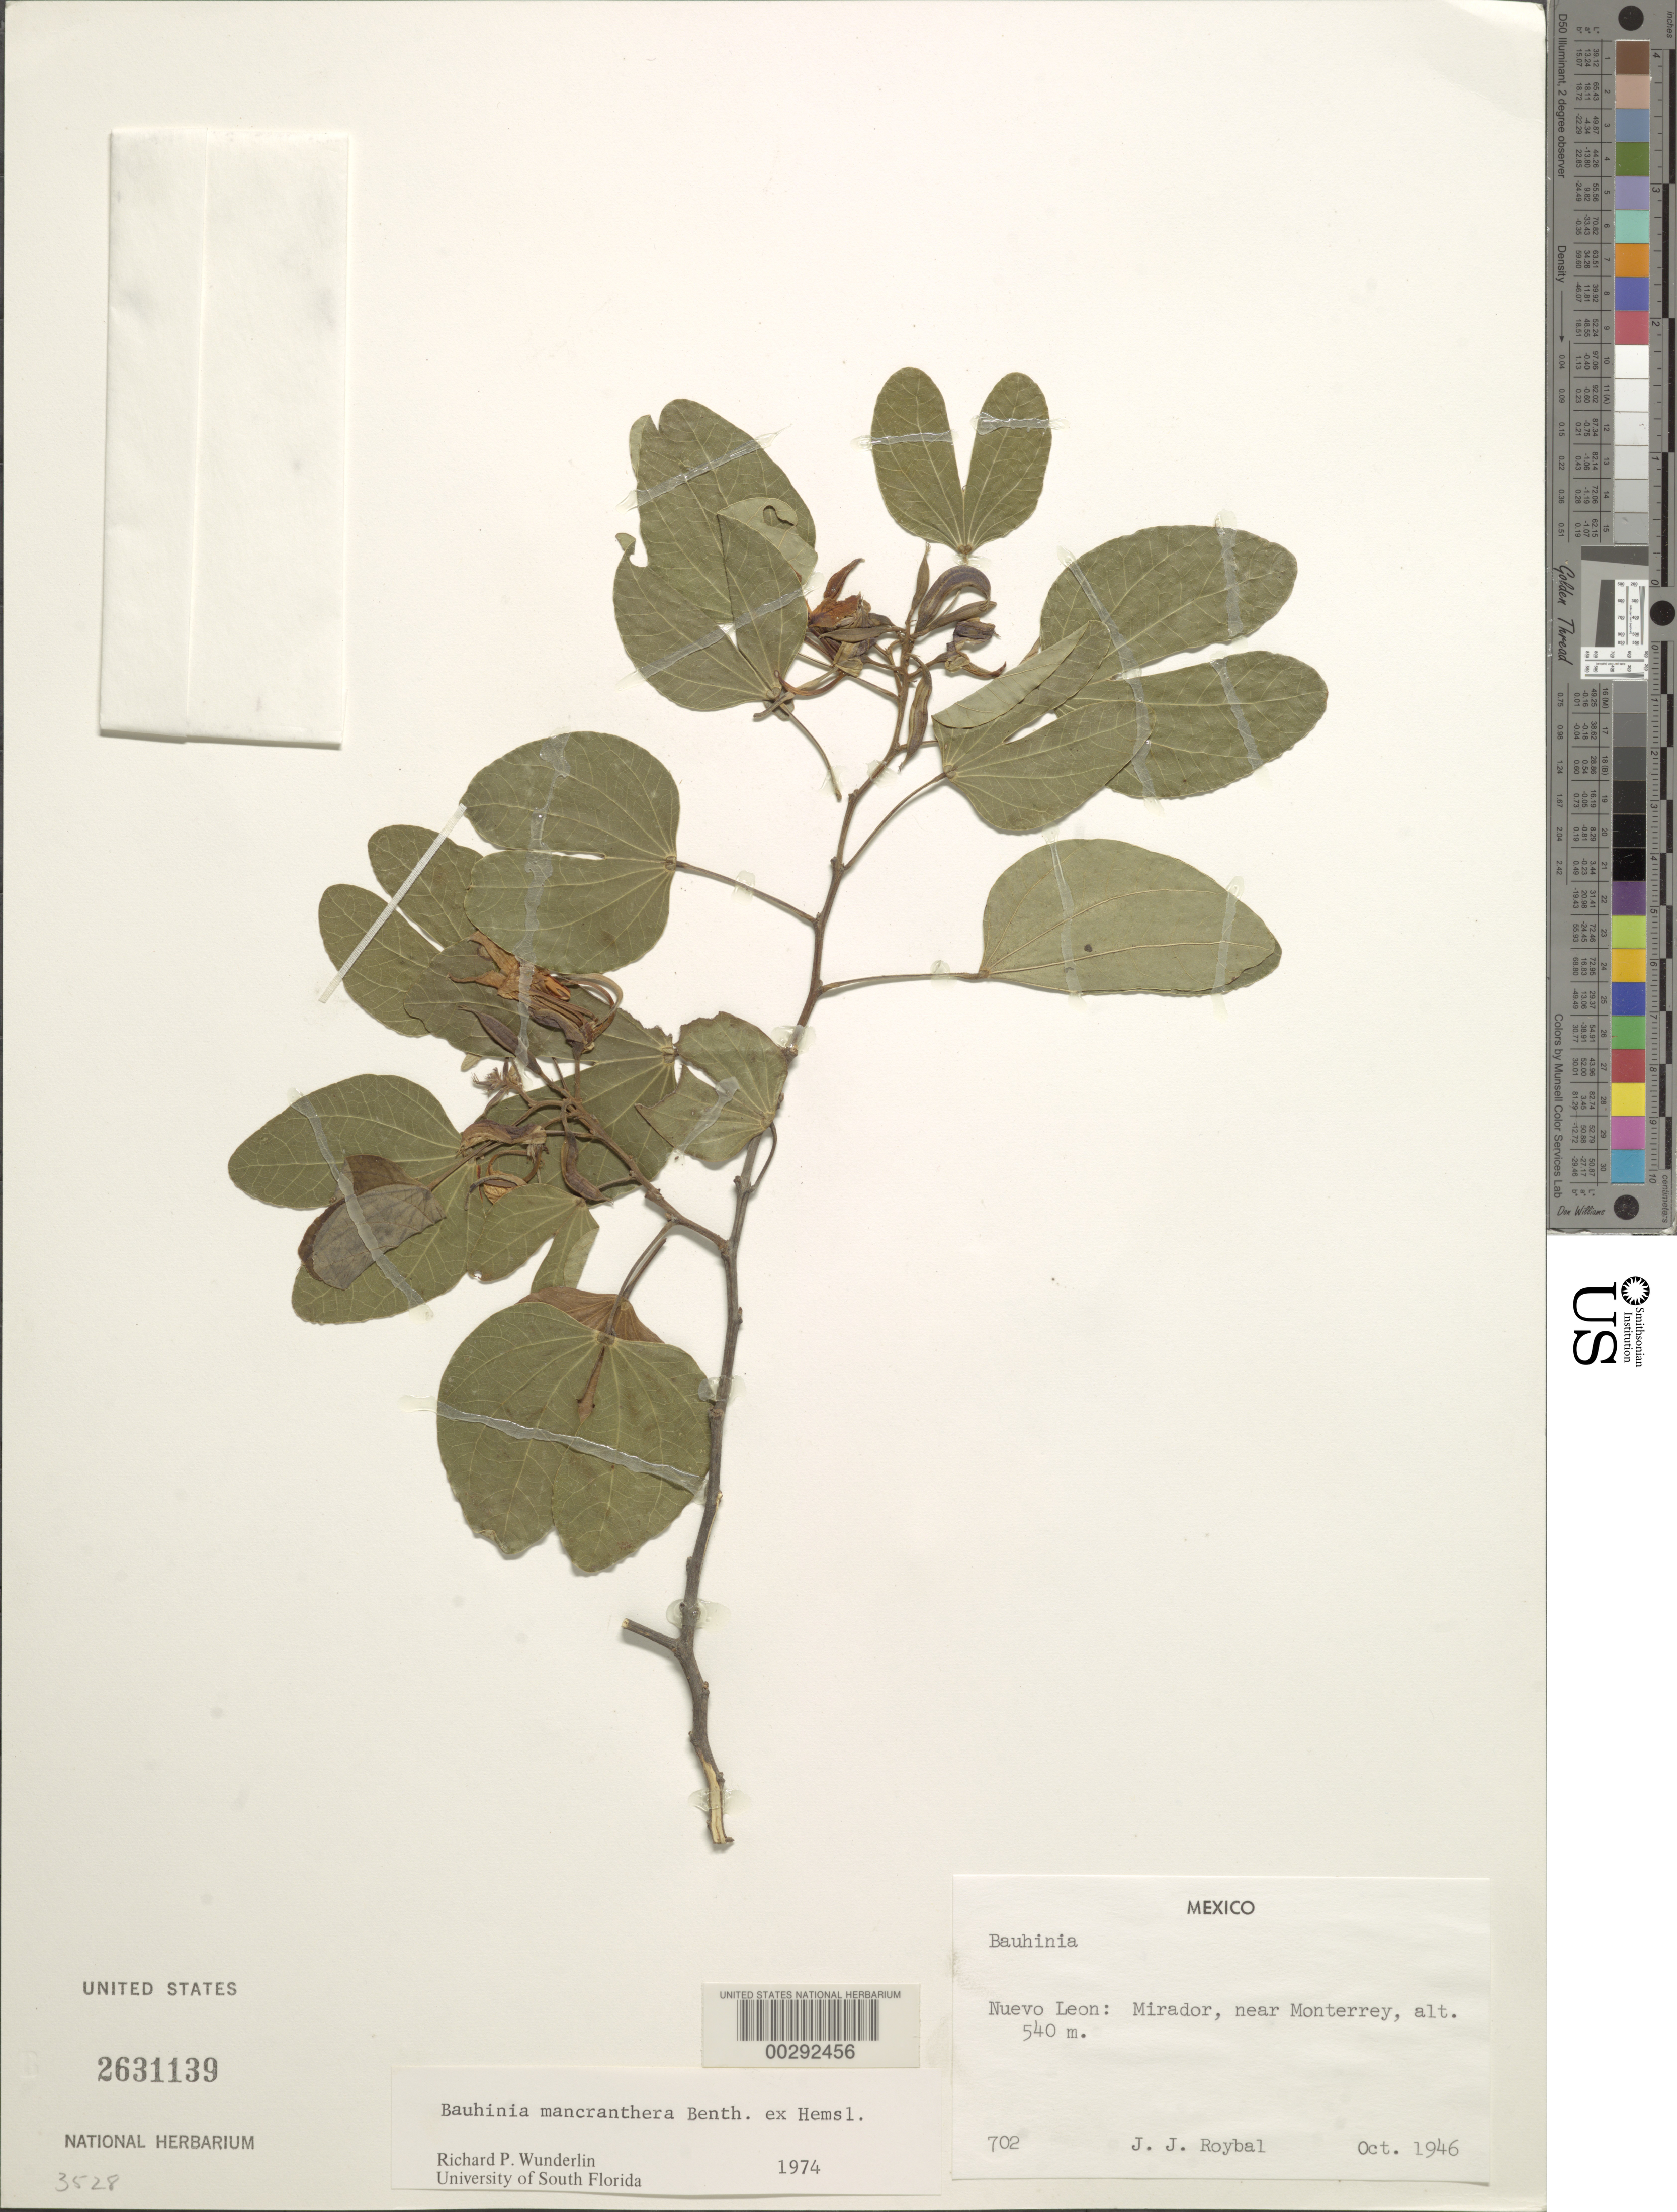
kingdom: Plantae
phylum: Tracheophyta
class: Magnoliopsida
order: Fabales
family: Fabaceae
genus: Bauhinia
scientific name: Bauhinia macranthera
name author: Benth. ex Hemsl.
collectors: J. J. Roybal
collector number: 702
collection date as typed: Oct 1946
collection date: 1946-10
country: Mexico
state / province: Nuevo León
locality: Mirador, near Monterrey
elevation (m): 540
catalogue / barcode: US 2631139